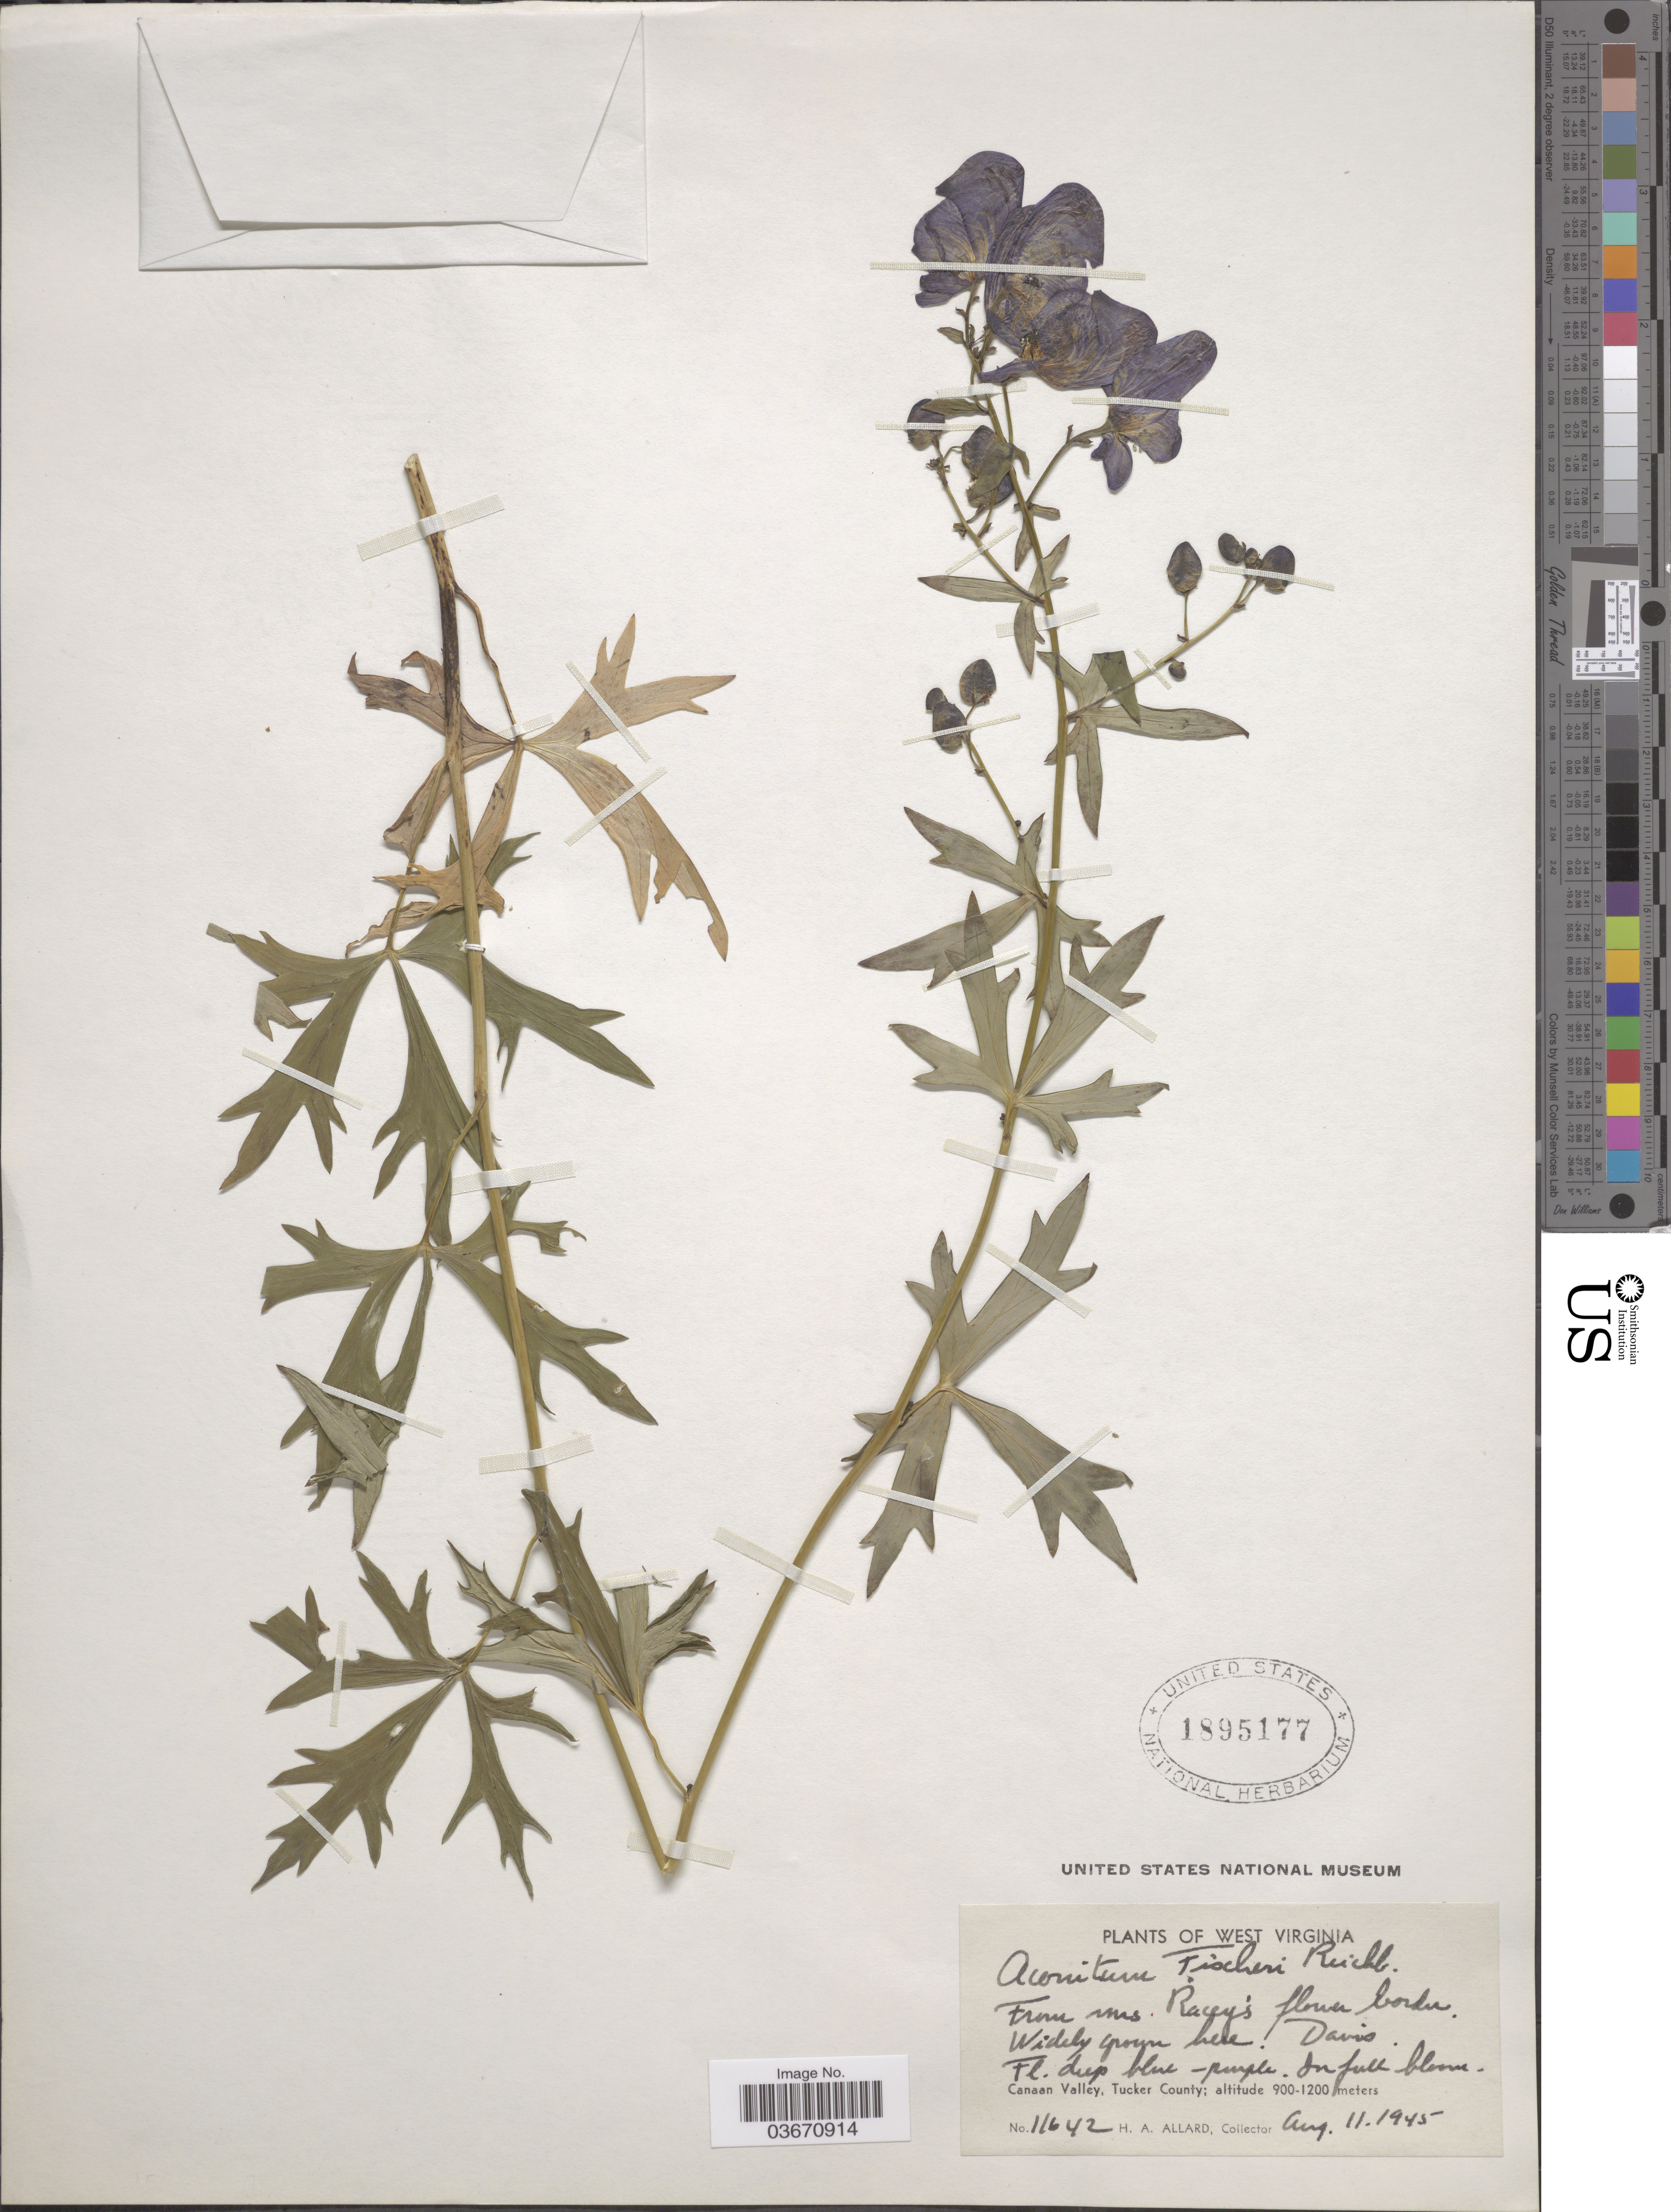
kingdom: Plantae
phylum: Tracheophyta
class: Magnoliopsida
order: Ranunculales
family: Ranunculaceae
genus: Aconitum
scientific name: Aconitum fischeri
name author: Rchb.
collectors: H. A. Allard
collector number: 11642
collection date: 1945-08-11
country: United States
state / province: West Virginia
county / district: Tucker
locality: From Mrs. Racey's flower border. Davis. Canaan Valley, Tucker County.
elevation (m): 900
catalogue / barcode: US 1895177